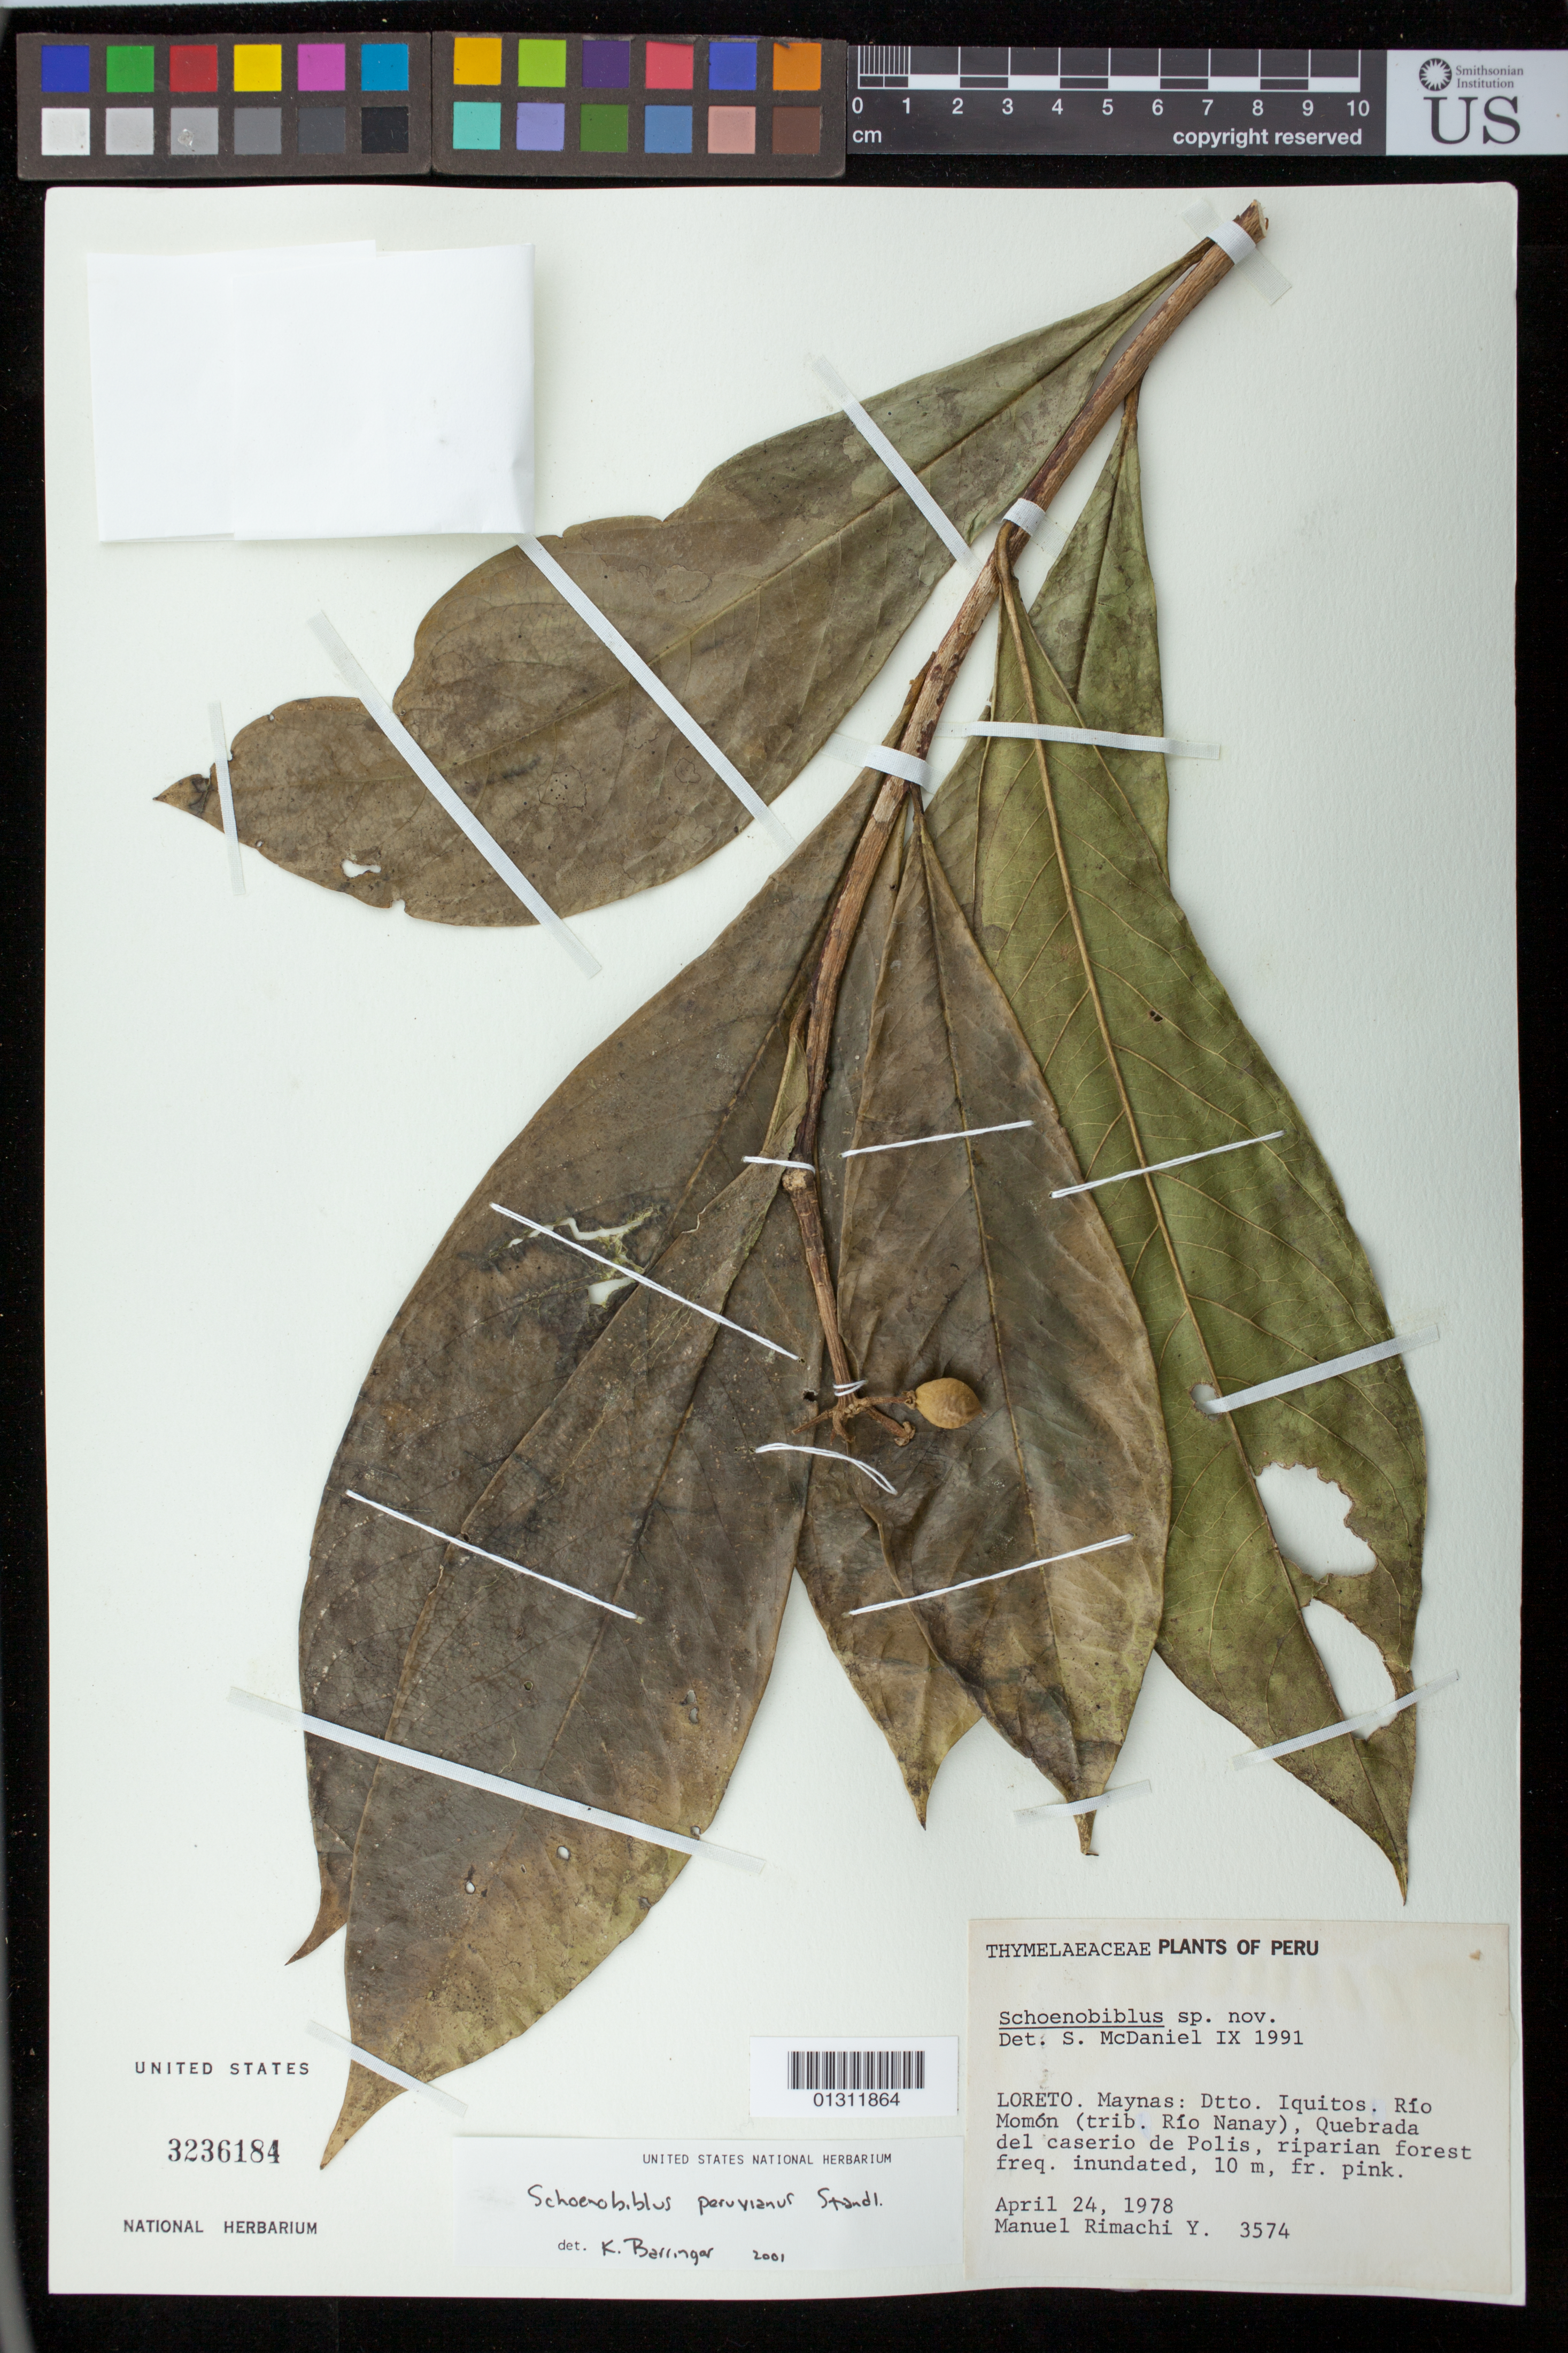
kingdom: Plantae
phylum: Tracheophyta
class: Magnoliopsida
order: Malvales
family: Thymelaeaceae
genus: Schoenobiblus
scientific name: Schoenobiblus panamensis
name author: Standl. & L.O. Williams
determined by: Barringer, K.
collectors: M. Rimachi Y.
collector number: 3574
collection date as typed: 24 Apr 1978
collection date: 1978-04-24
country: Peru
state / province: Loreto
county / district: Maynas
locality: Dtto. Iquitos, Rio Momon (trib. Rio Nanay). Quebrada del caserio de Polic, riparian forest freq. inundated.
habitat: riparian forest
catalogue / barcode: US 3236184